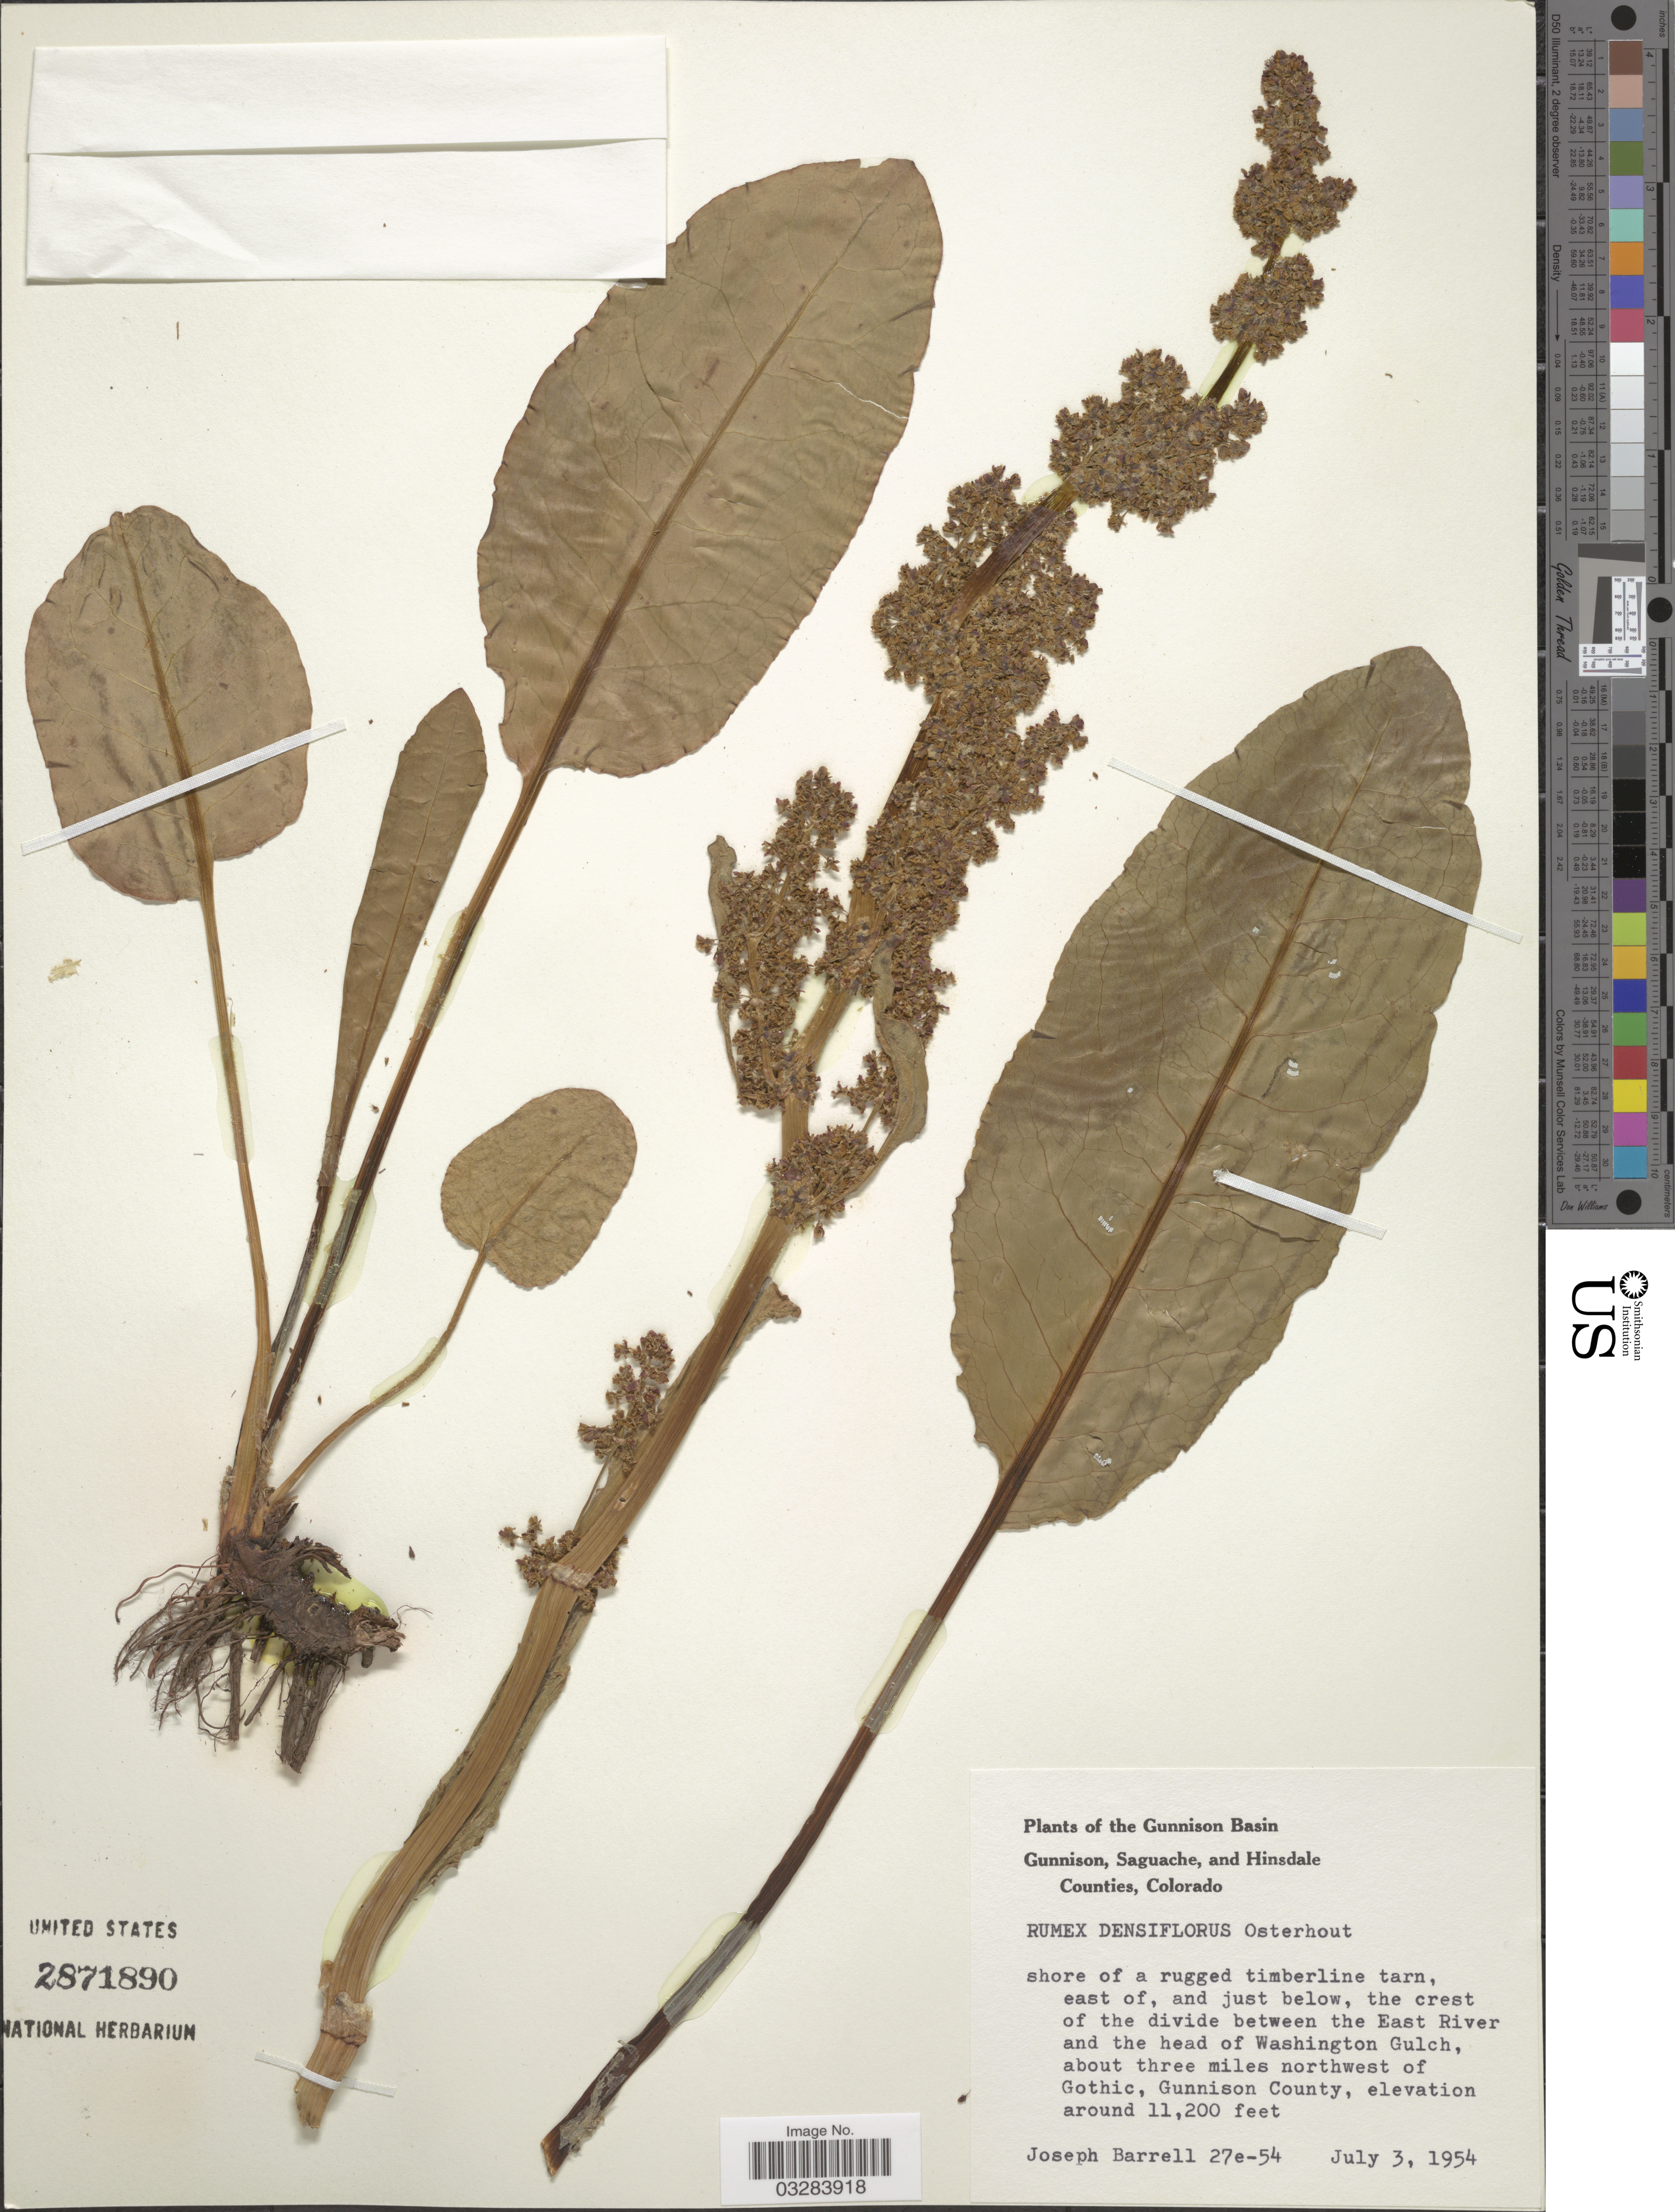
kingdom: Plantae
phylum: Tracheophyta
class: Magnoliopsida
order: Caryophyllales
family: Polygonaceae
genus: Rumex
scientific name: Rumex densiflorus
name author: Osterh.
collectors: J. Barrell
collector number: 27e-54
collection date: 1954-07-03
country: United States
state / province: Colorado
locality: The Gunnison Basin. East of, and just below, the crest of the divide between the East River and the head of Washington Gulch, about three miles northwest of Gothic, Gunnison County.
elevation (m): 3414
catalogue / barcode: US 2871890